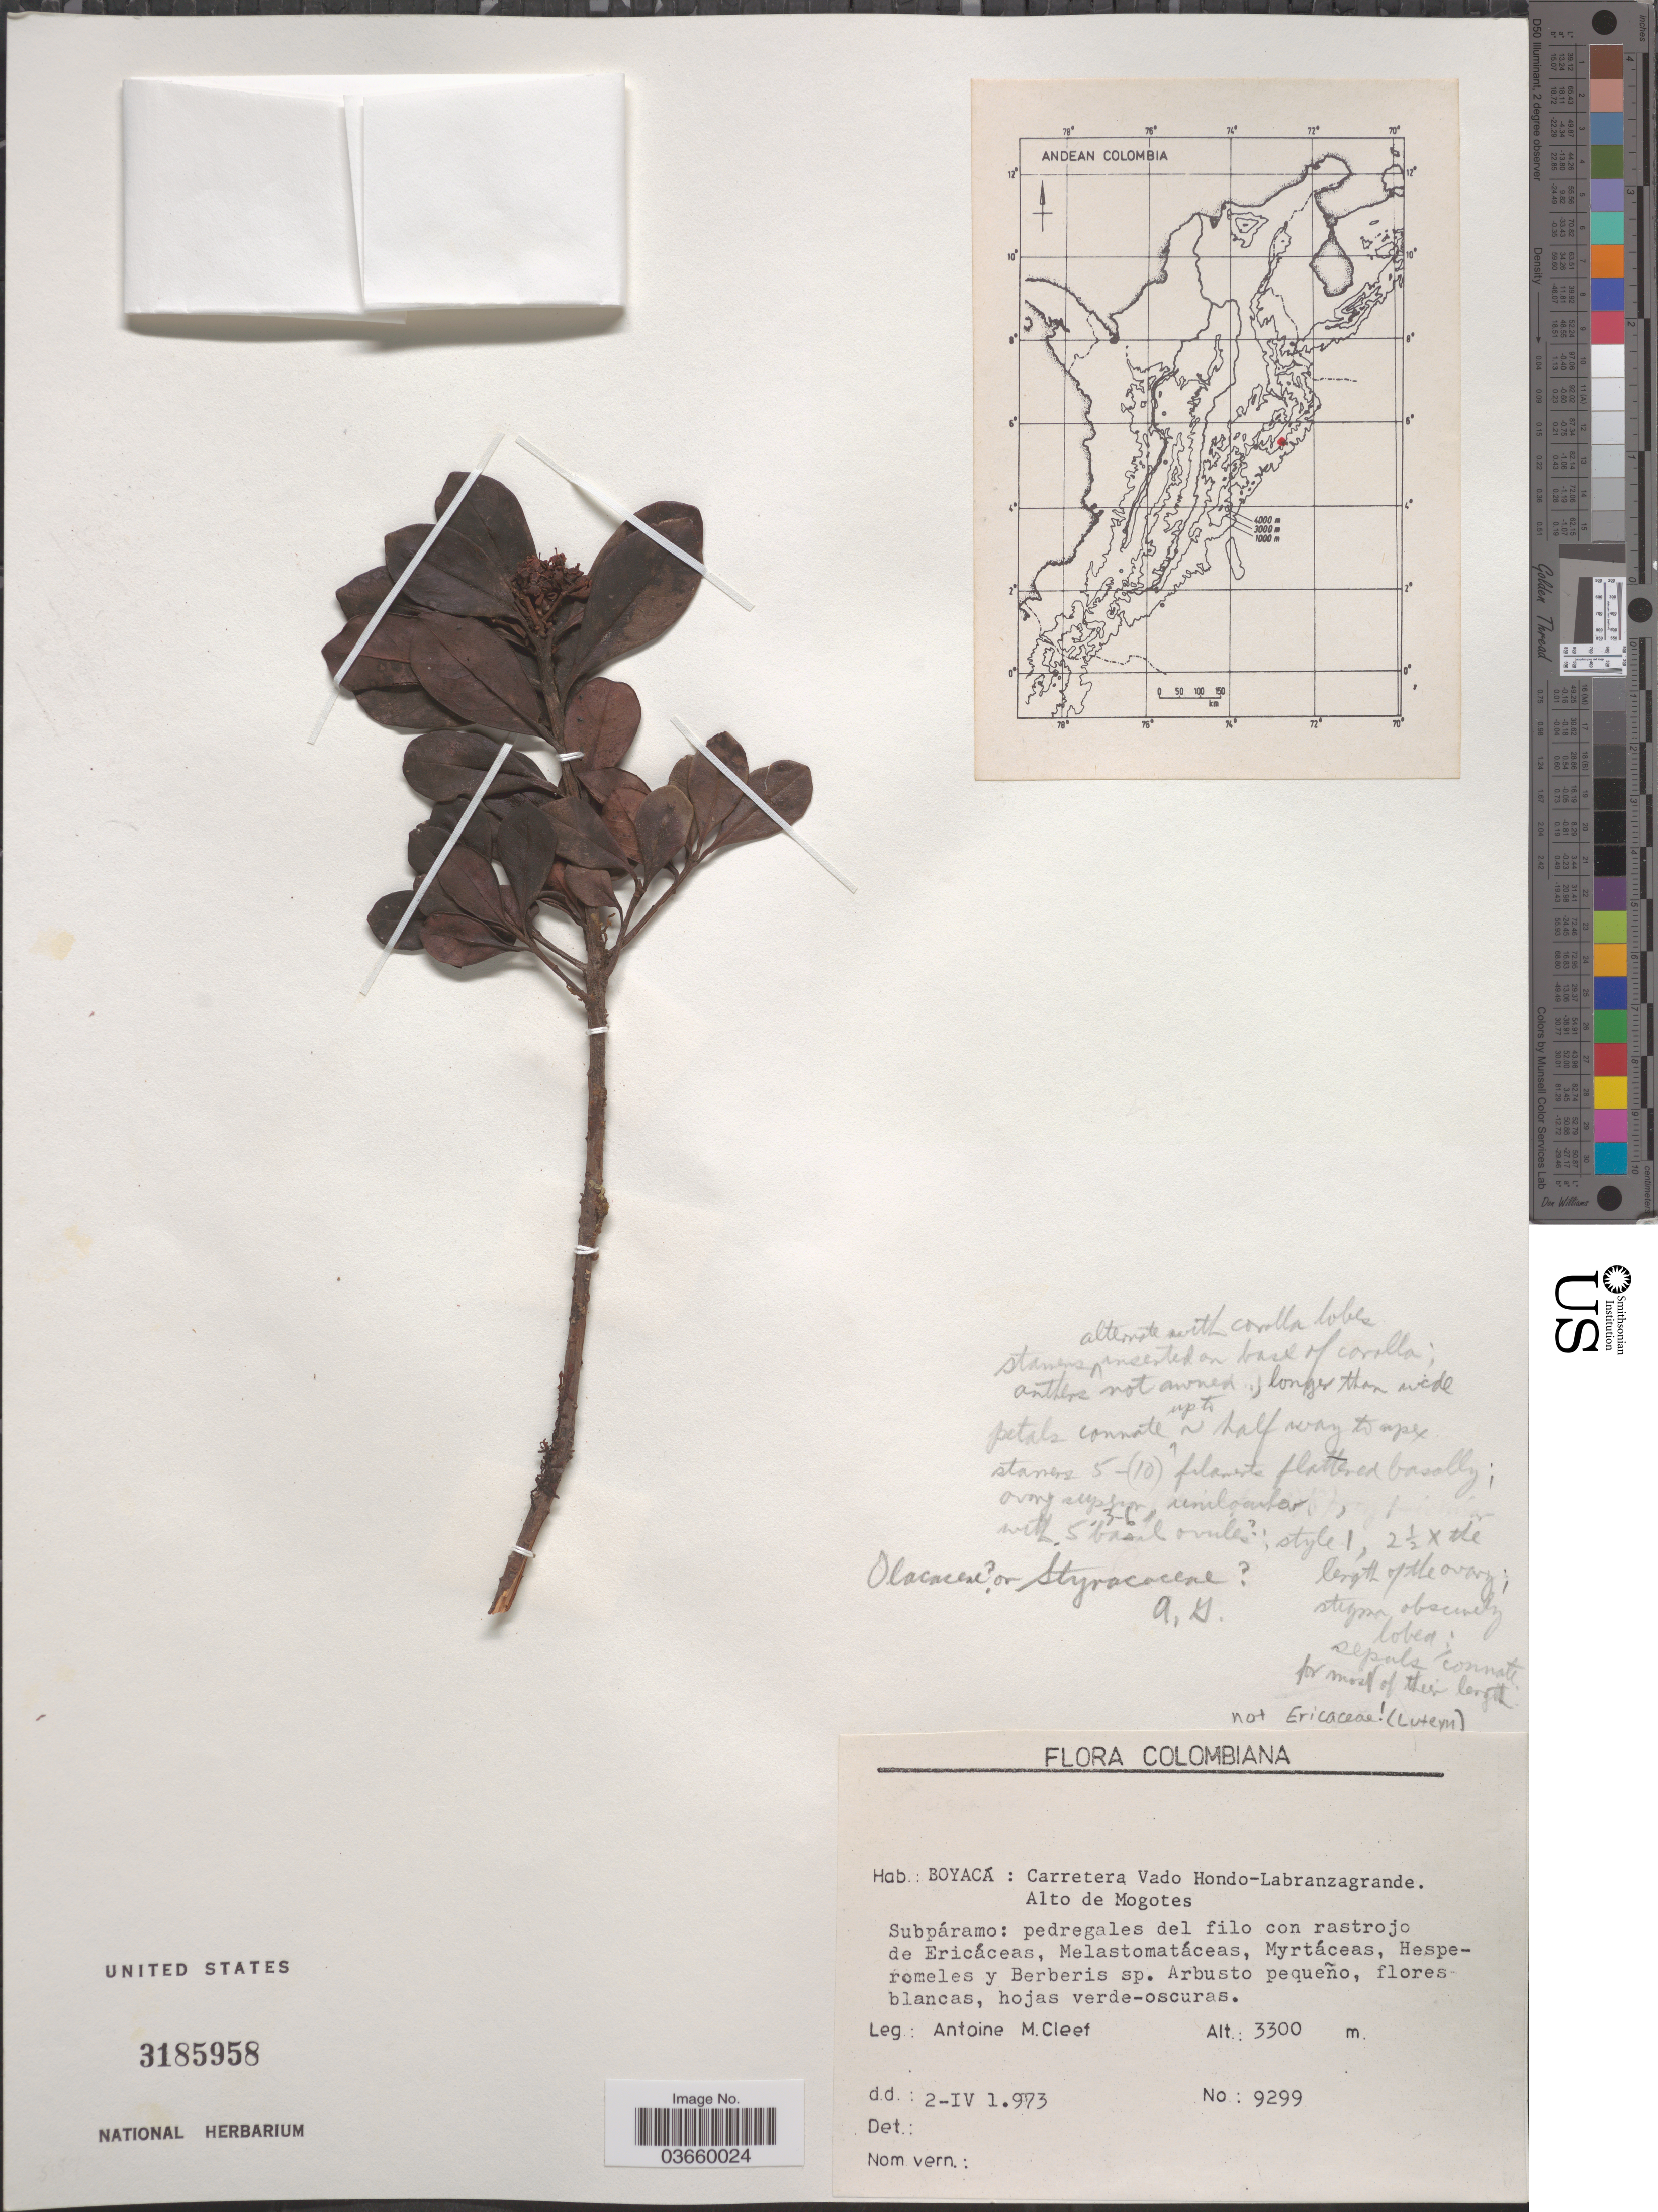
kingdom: Plantae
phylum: Tracheophyta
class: Magnoliopsida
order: Santalales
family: Schoepfiaceae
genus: Schoepfia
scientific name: Schoepfia sp.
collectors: A. M. Cleef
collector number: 9299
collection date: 1973-04-02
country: Colombia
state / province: Boyacá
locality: Carretera Vado Hondo-Labranzagrande. Alto de Mogotes.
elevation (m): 3300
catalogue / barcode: US 3185958